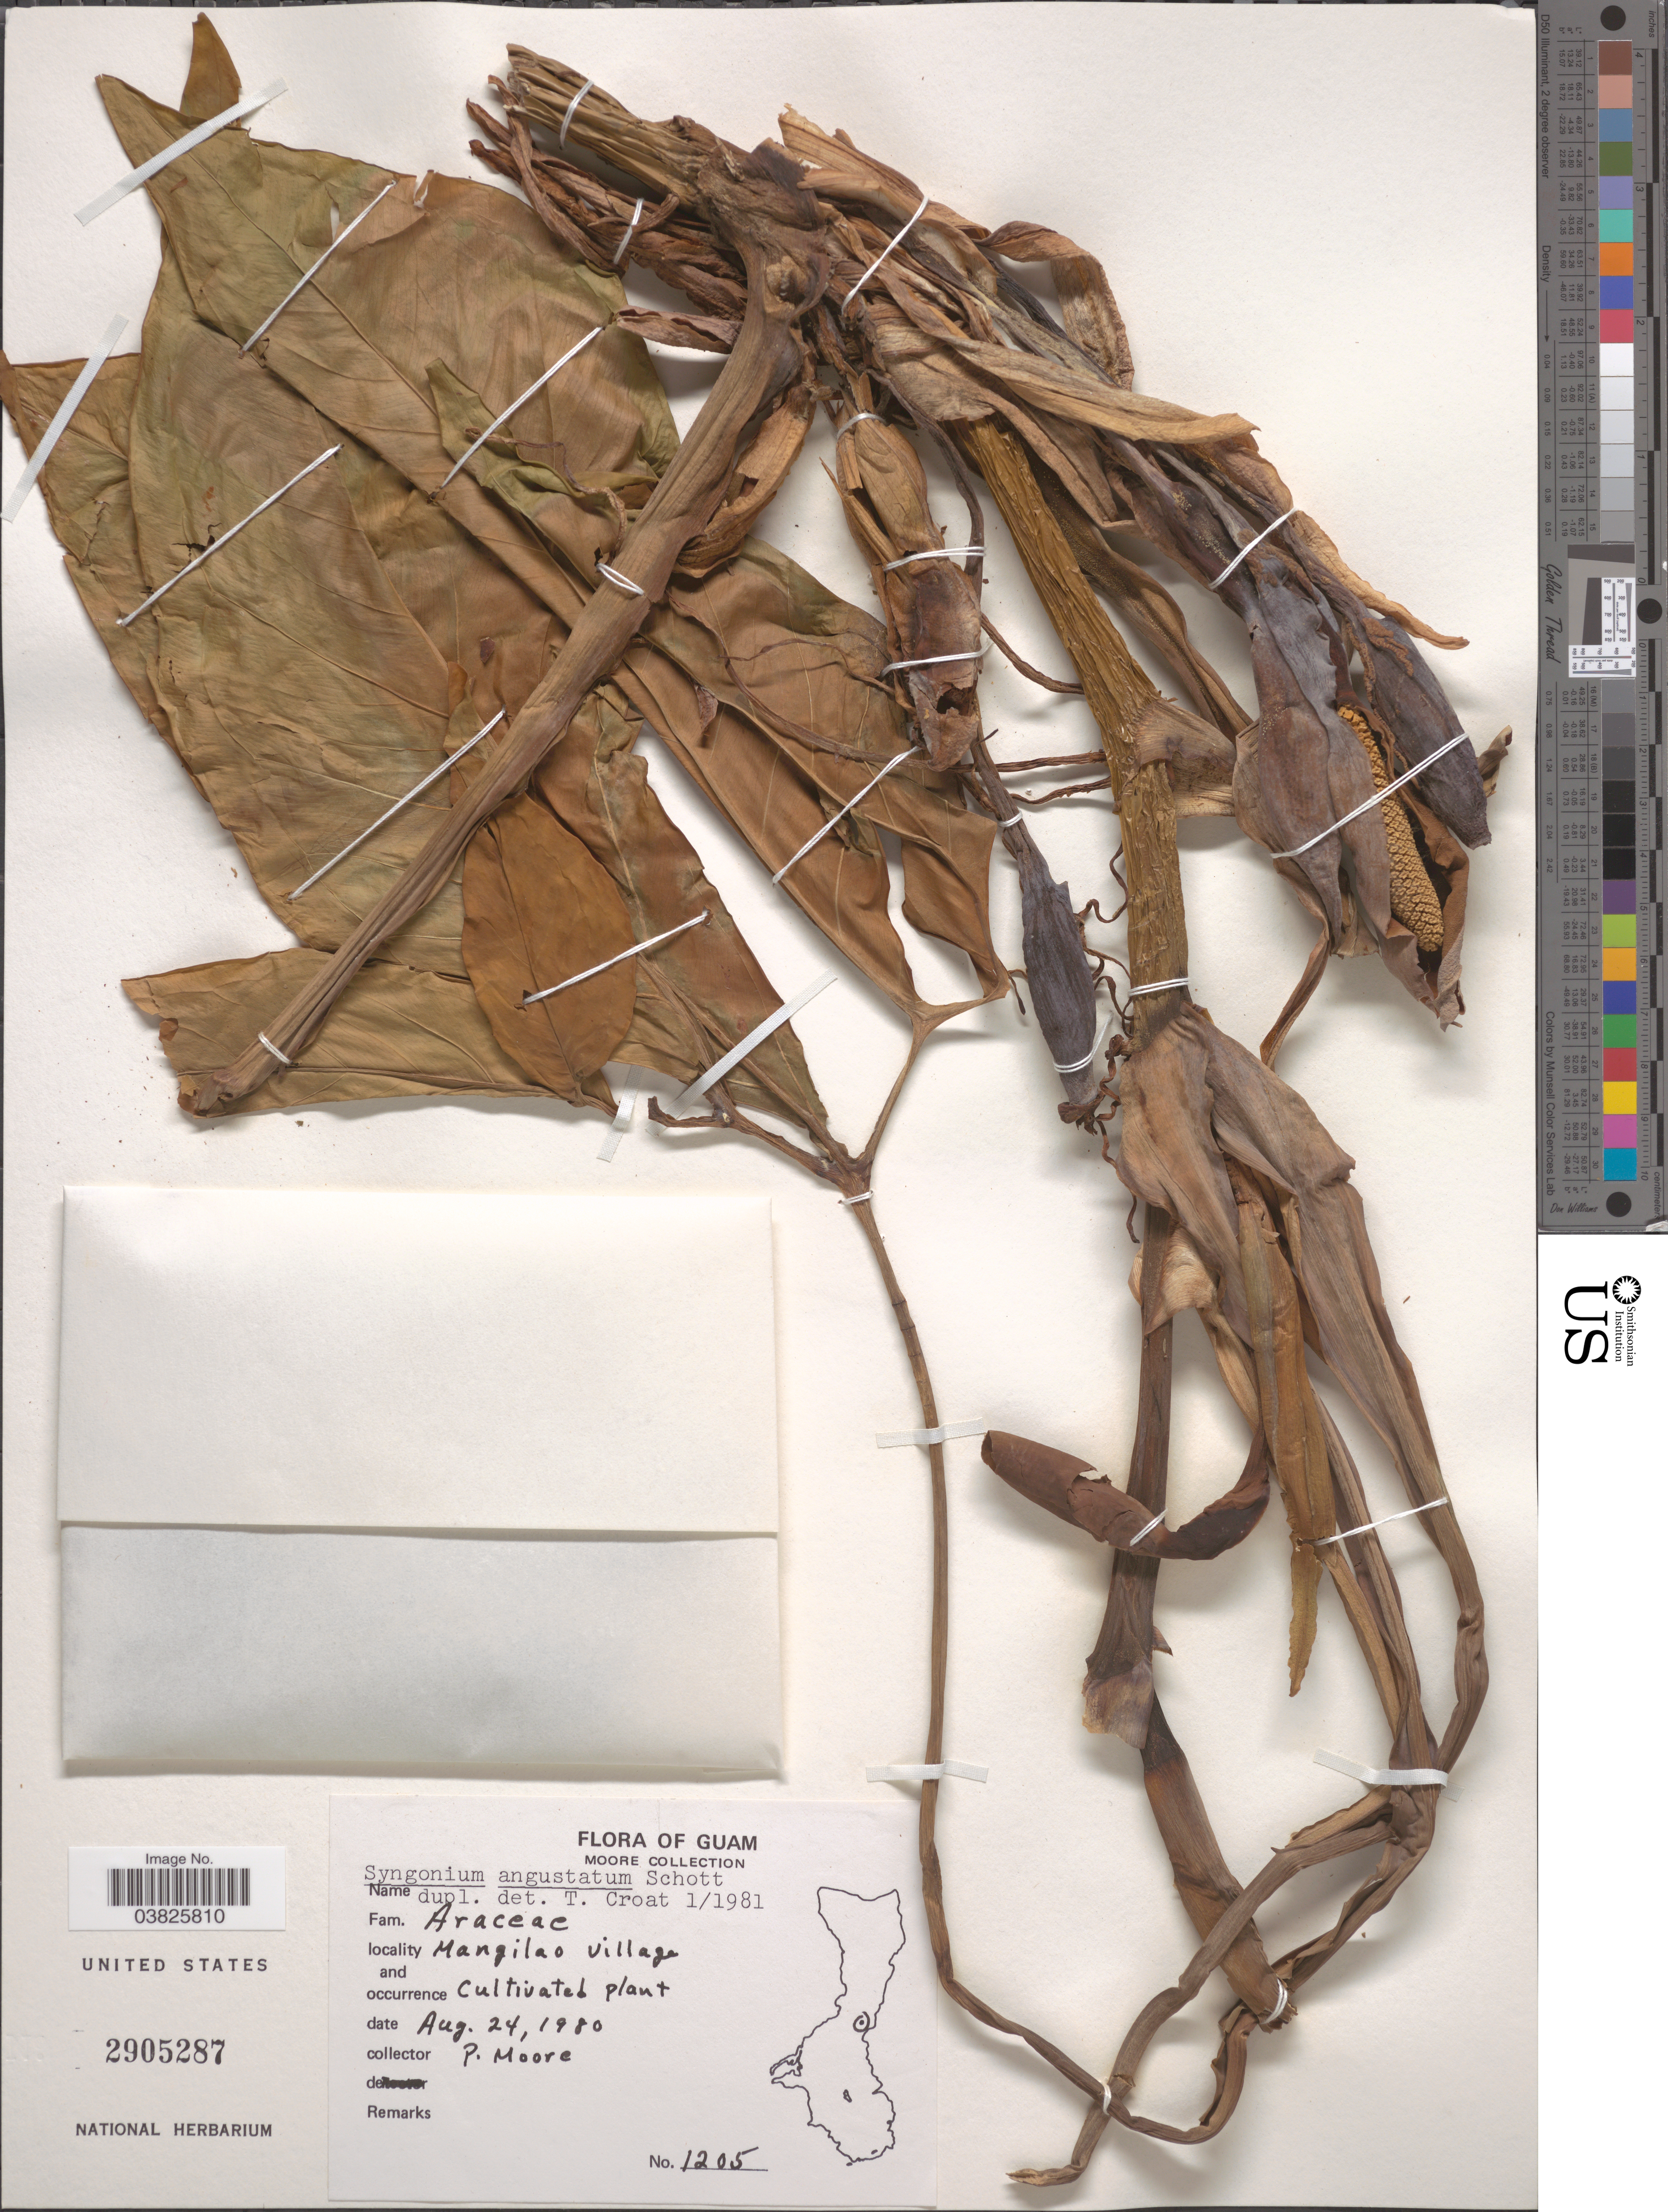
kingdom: Plantae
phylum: Tracheophyta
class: Liliopsida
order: Alismatales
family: Araceae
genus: Syngonium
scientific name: Syngonium angustatum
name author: Schott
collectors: P. Moore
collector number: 1205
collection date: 1980-08-24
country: Guam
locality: Mangilao village.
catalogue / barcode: US 2905287